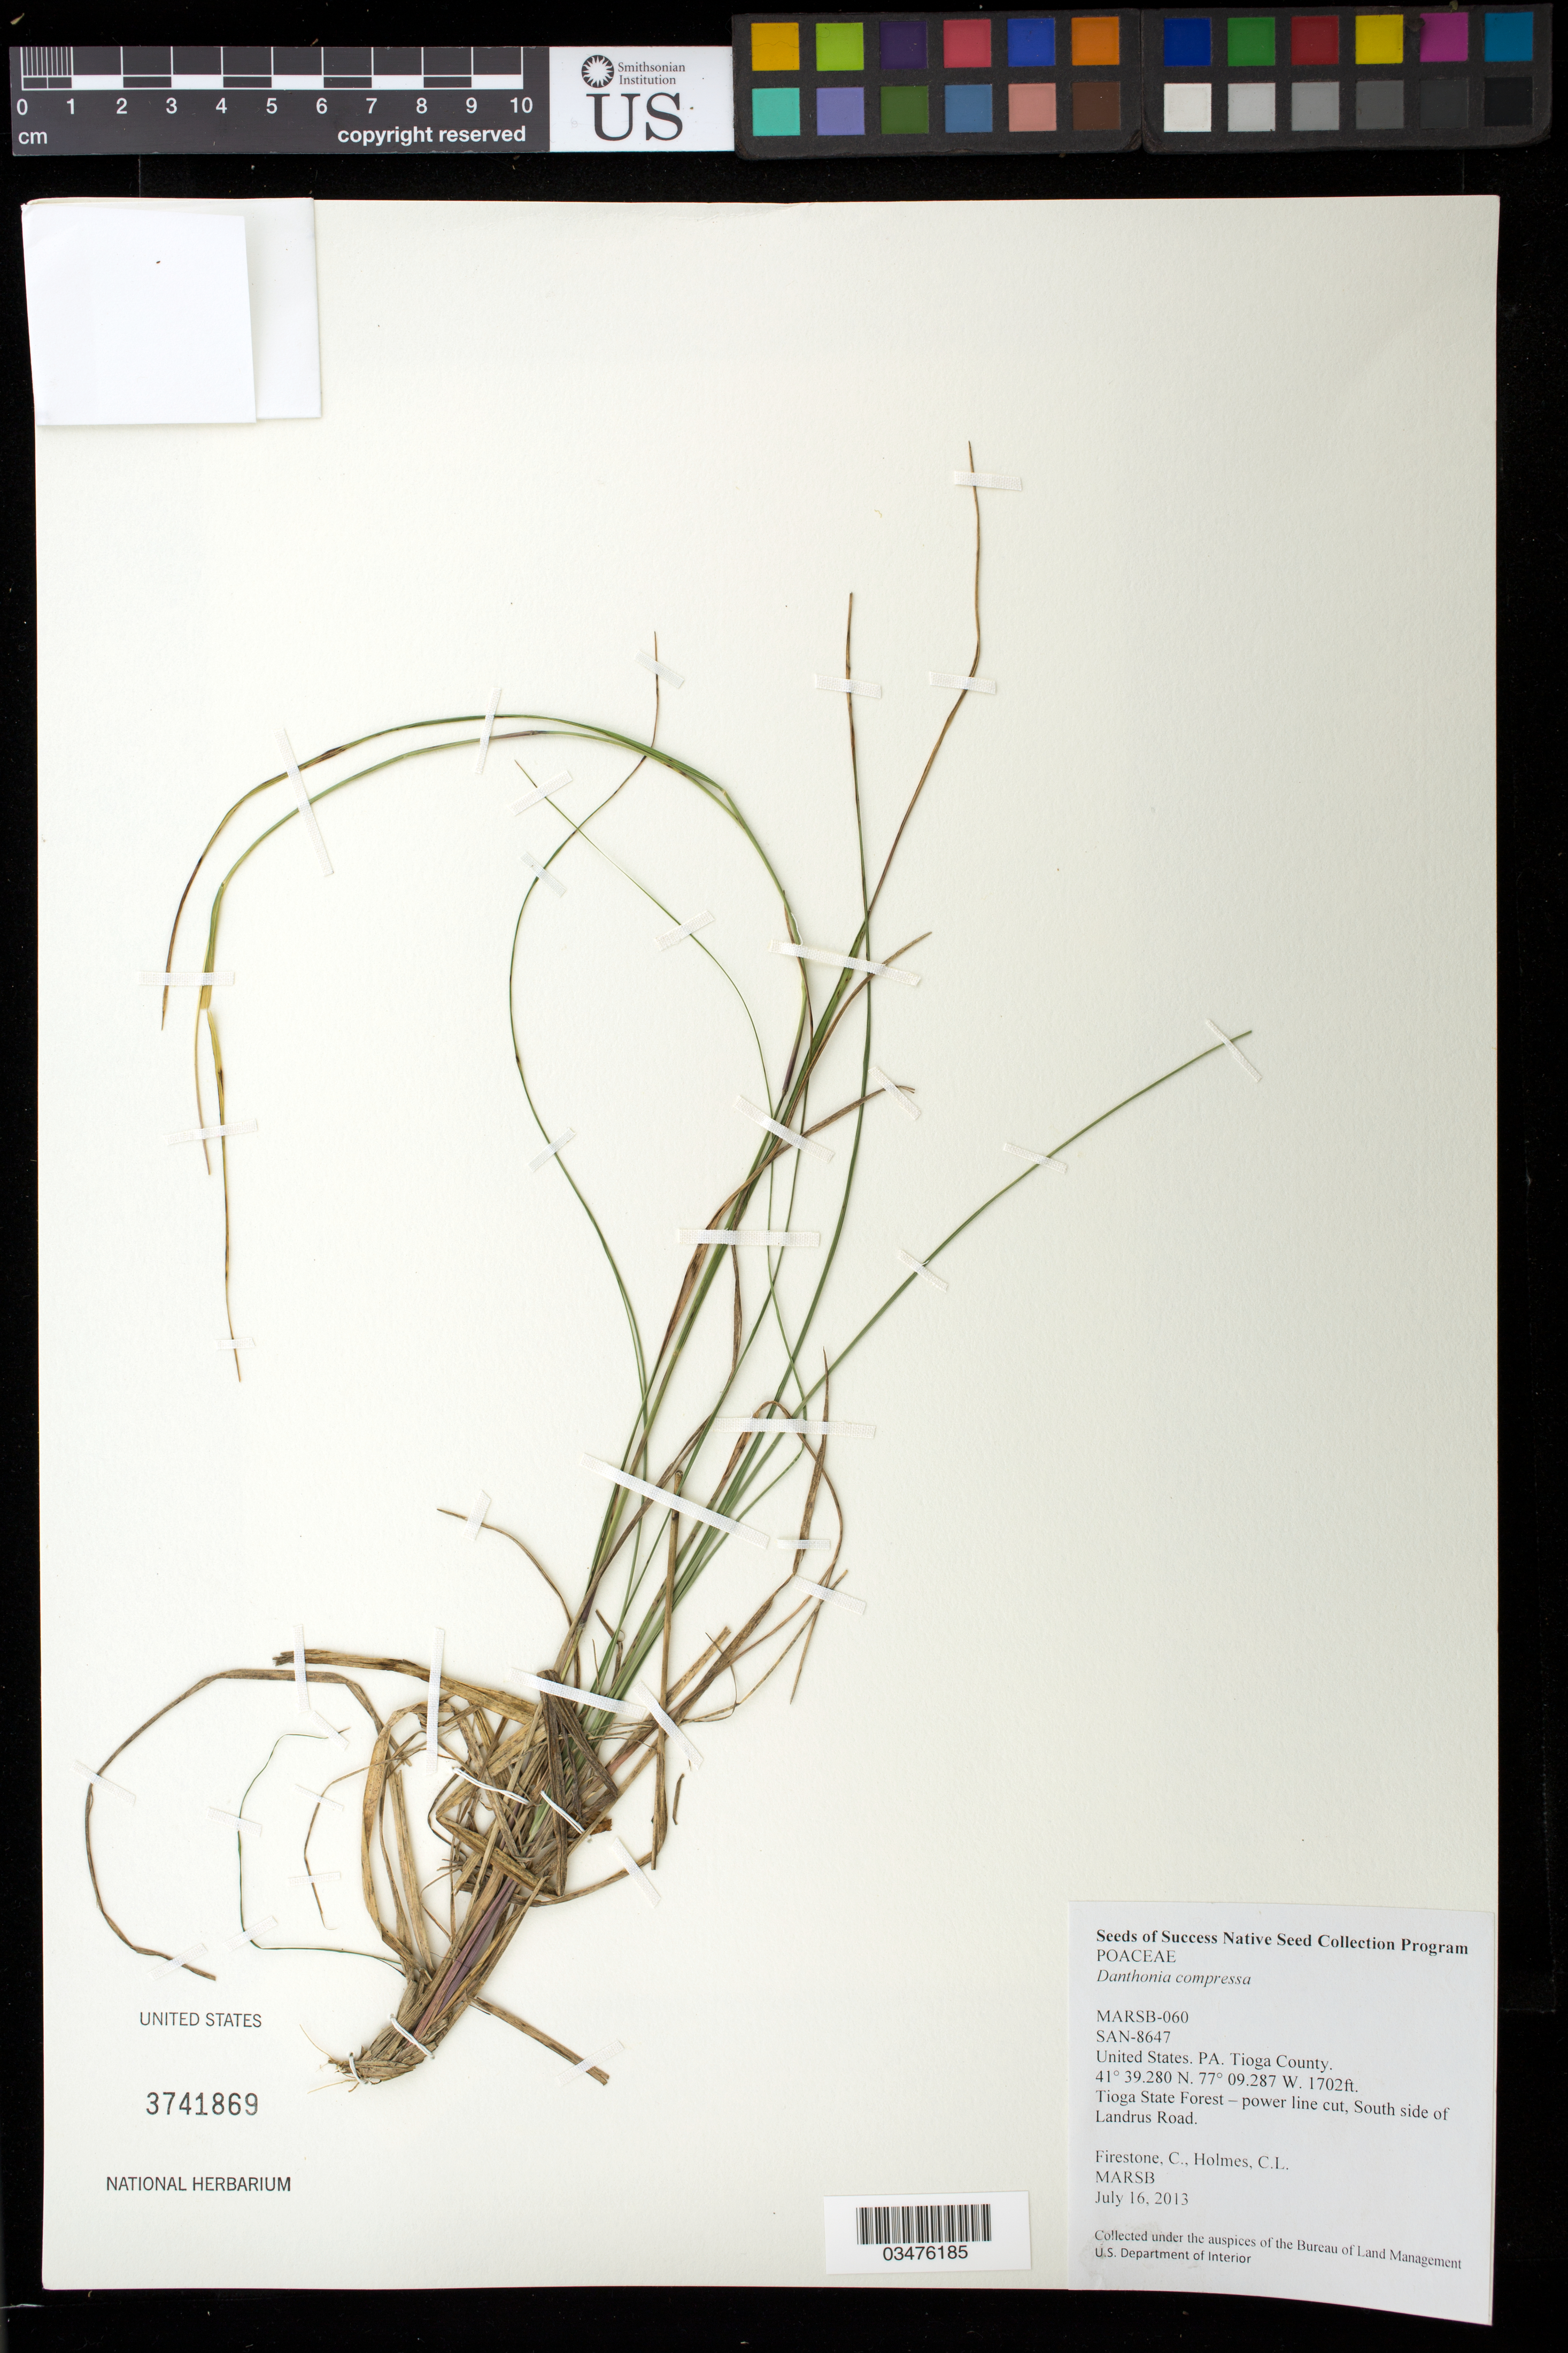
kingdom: Plantae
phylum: Tracheophyta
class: Liliopsida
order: Poales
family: Poaceae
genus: Danthonia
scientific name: Danthonia compressa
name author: Austin in F. Peck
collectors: C. Firestone & C. Holmes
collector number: MARSB-060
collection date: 2013-07-16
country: United States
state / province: Pennsylvania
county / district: Tioga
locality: Tioga State Forest- power line cut, south side of Landrus Road.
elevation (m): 519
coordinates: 41 39.280 N, 77 9.287 W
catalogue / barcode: US 3741869